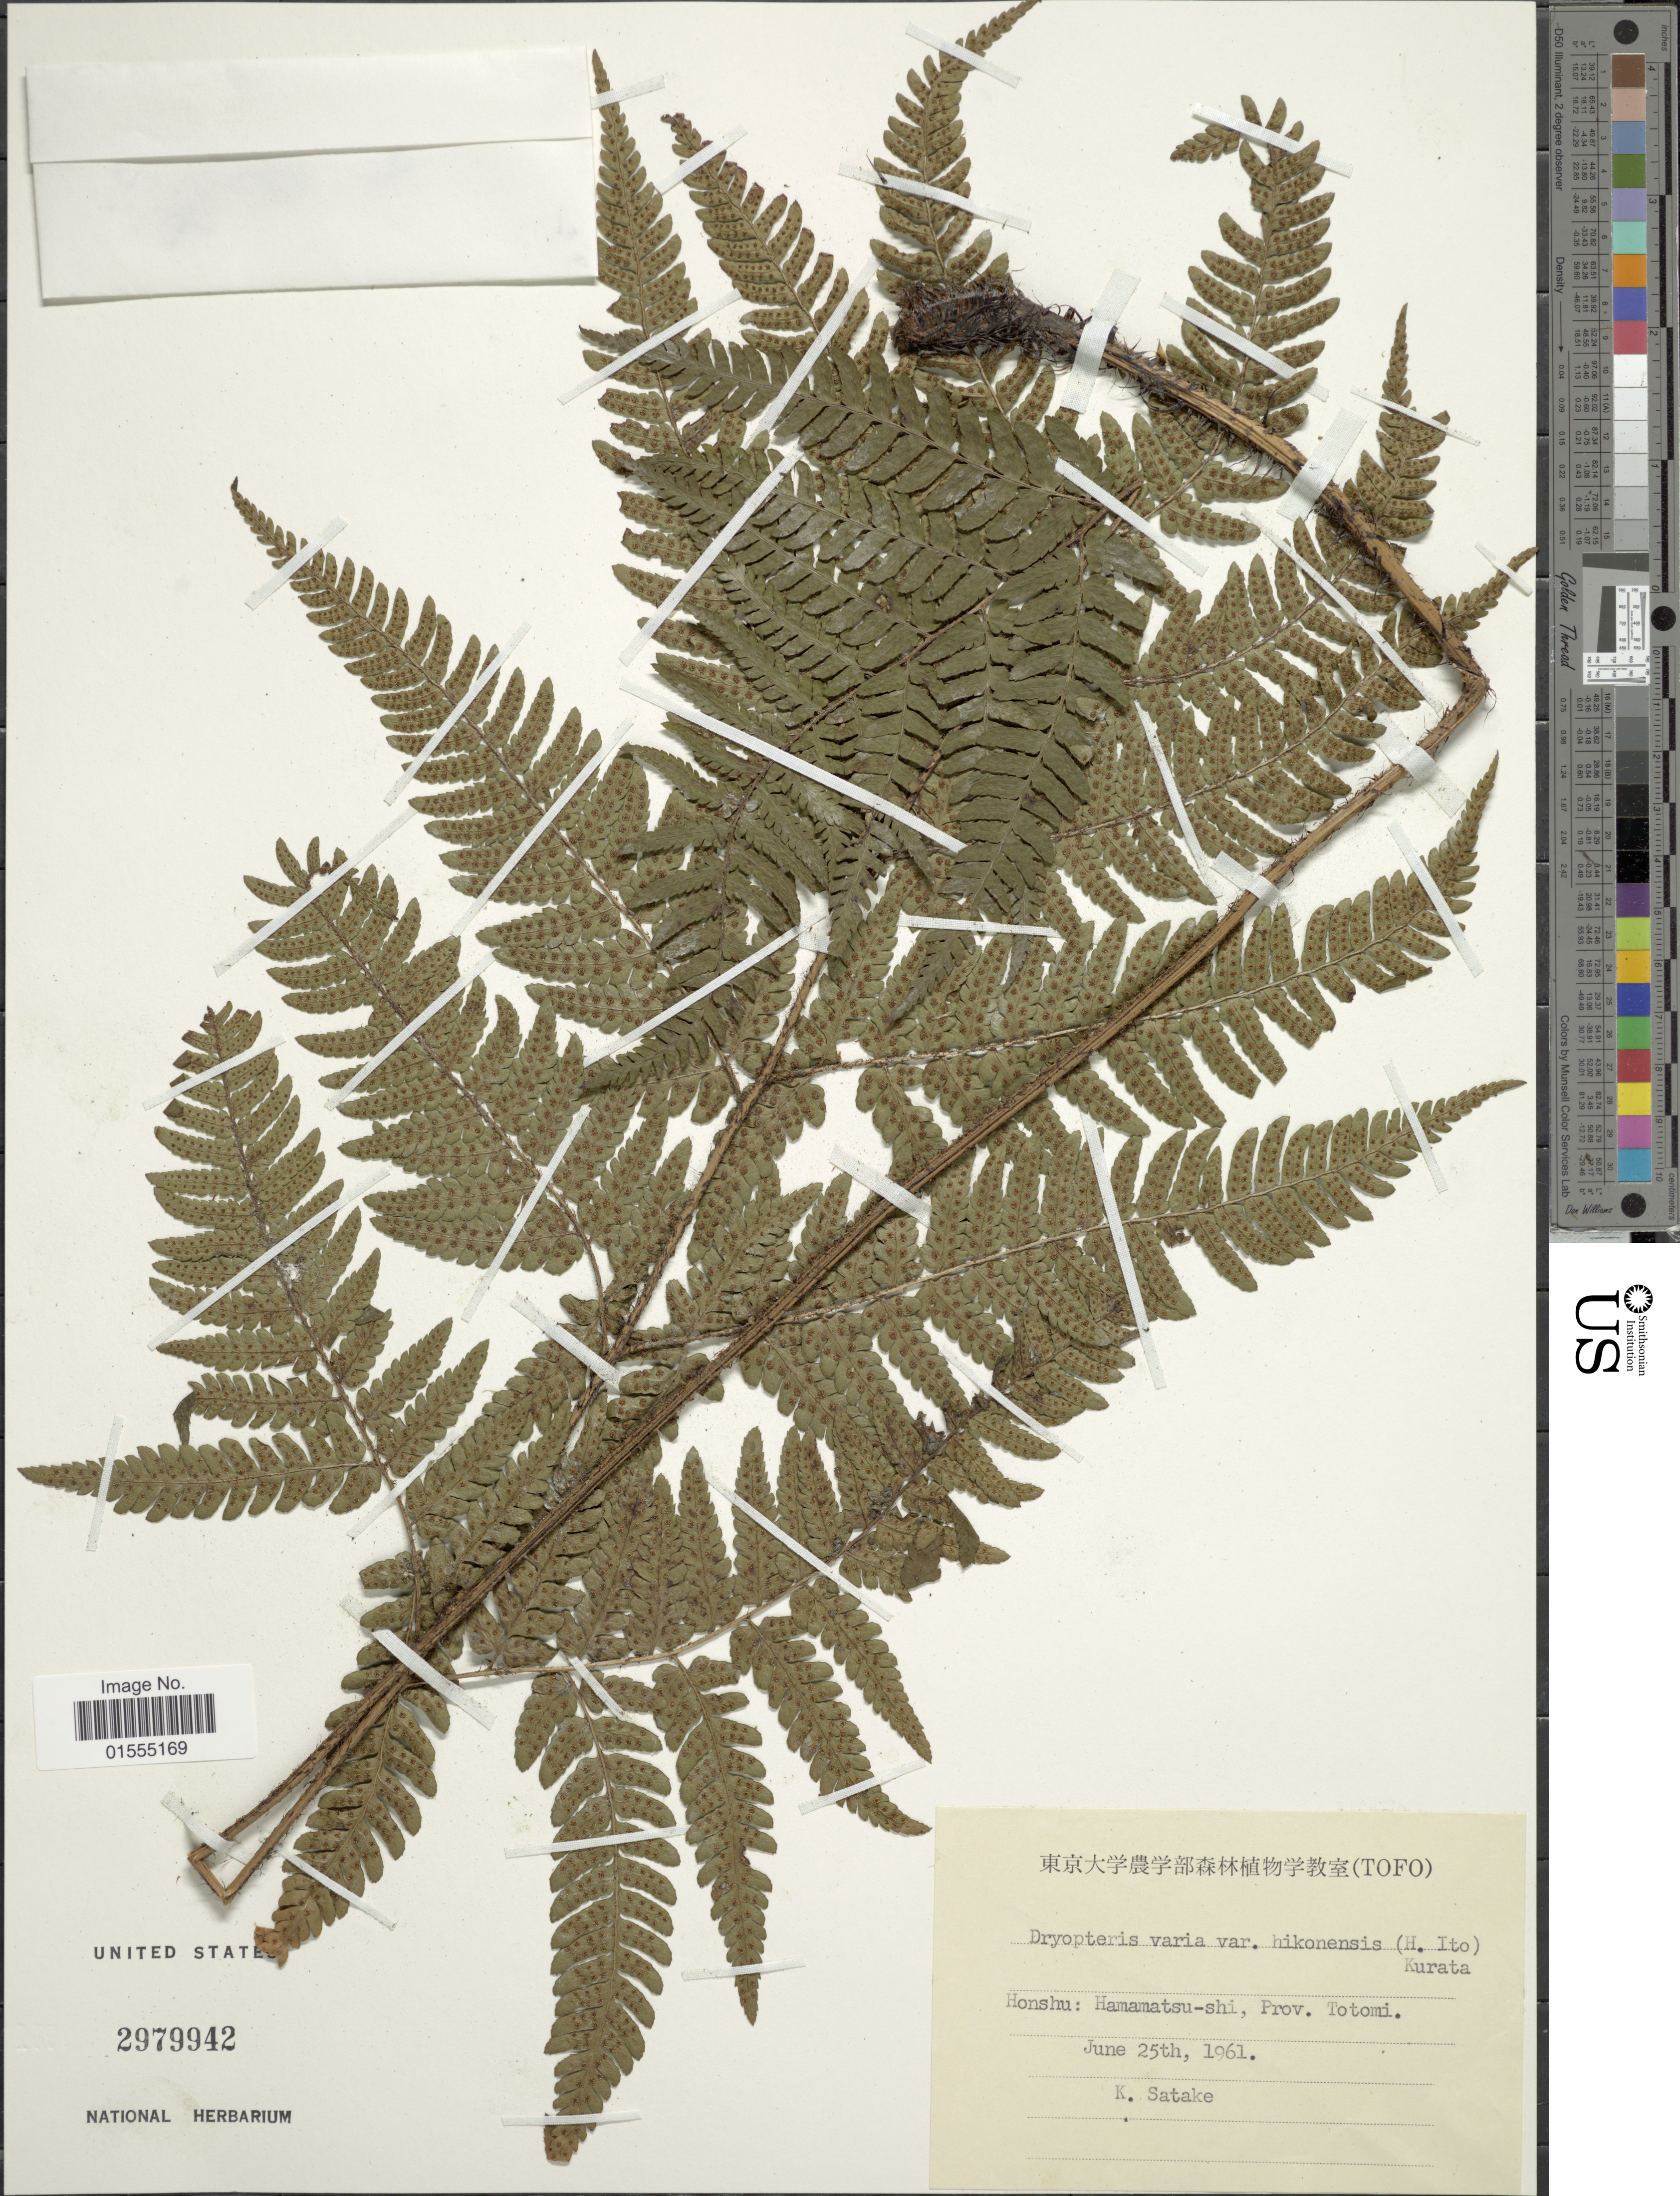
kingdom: Plantae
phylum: Tracheophyta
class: Polypodiopsida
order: Polypodiales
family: Dryopteridaceae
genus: Dryopteris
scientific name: Dryopteris varia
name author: (L.) Kuntze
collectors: Y. Satake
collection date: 1961-06-25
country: Japan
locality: Honshu: Hamamatsu-shi, prov. Totomi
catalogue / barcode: US 2979942